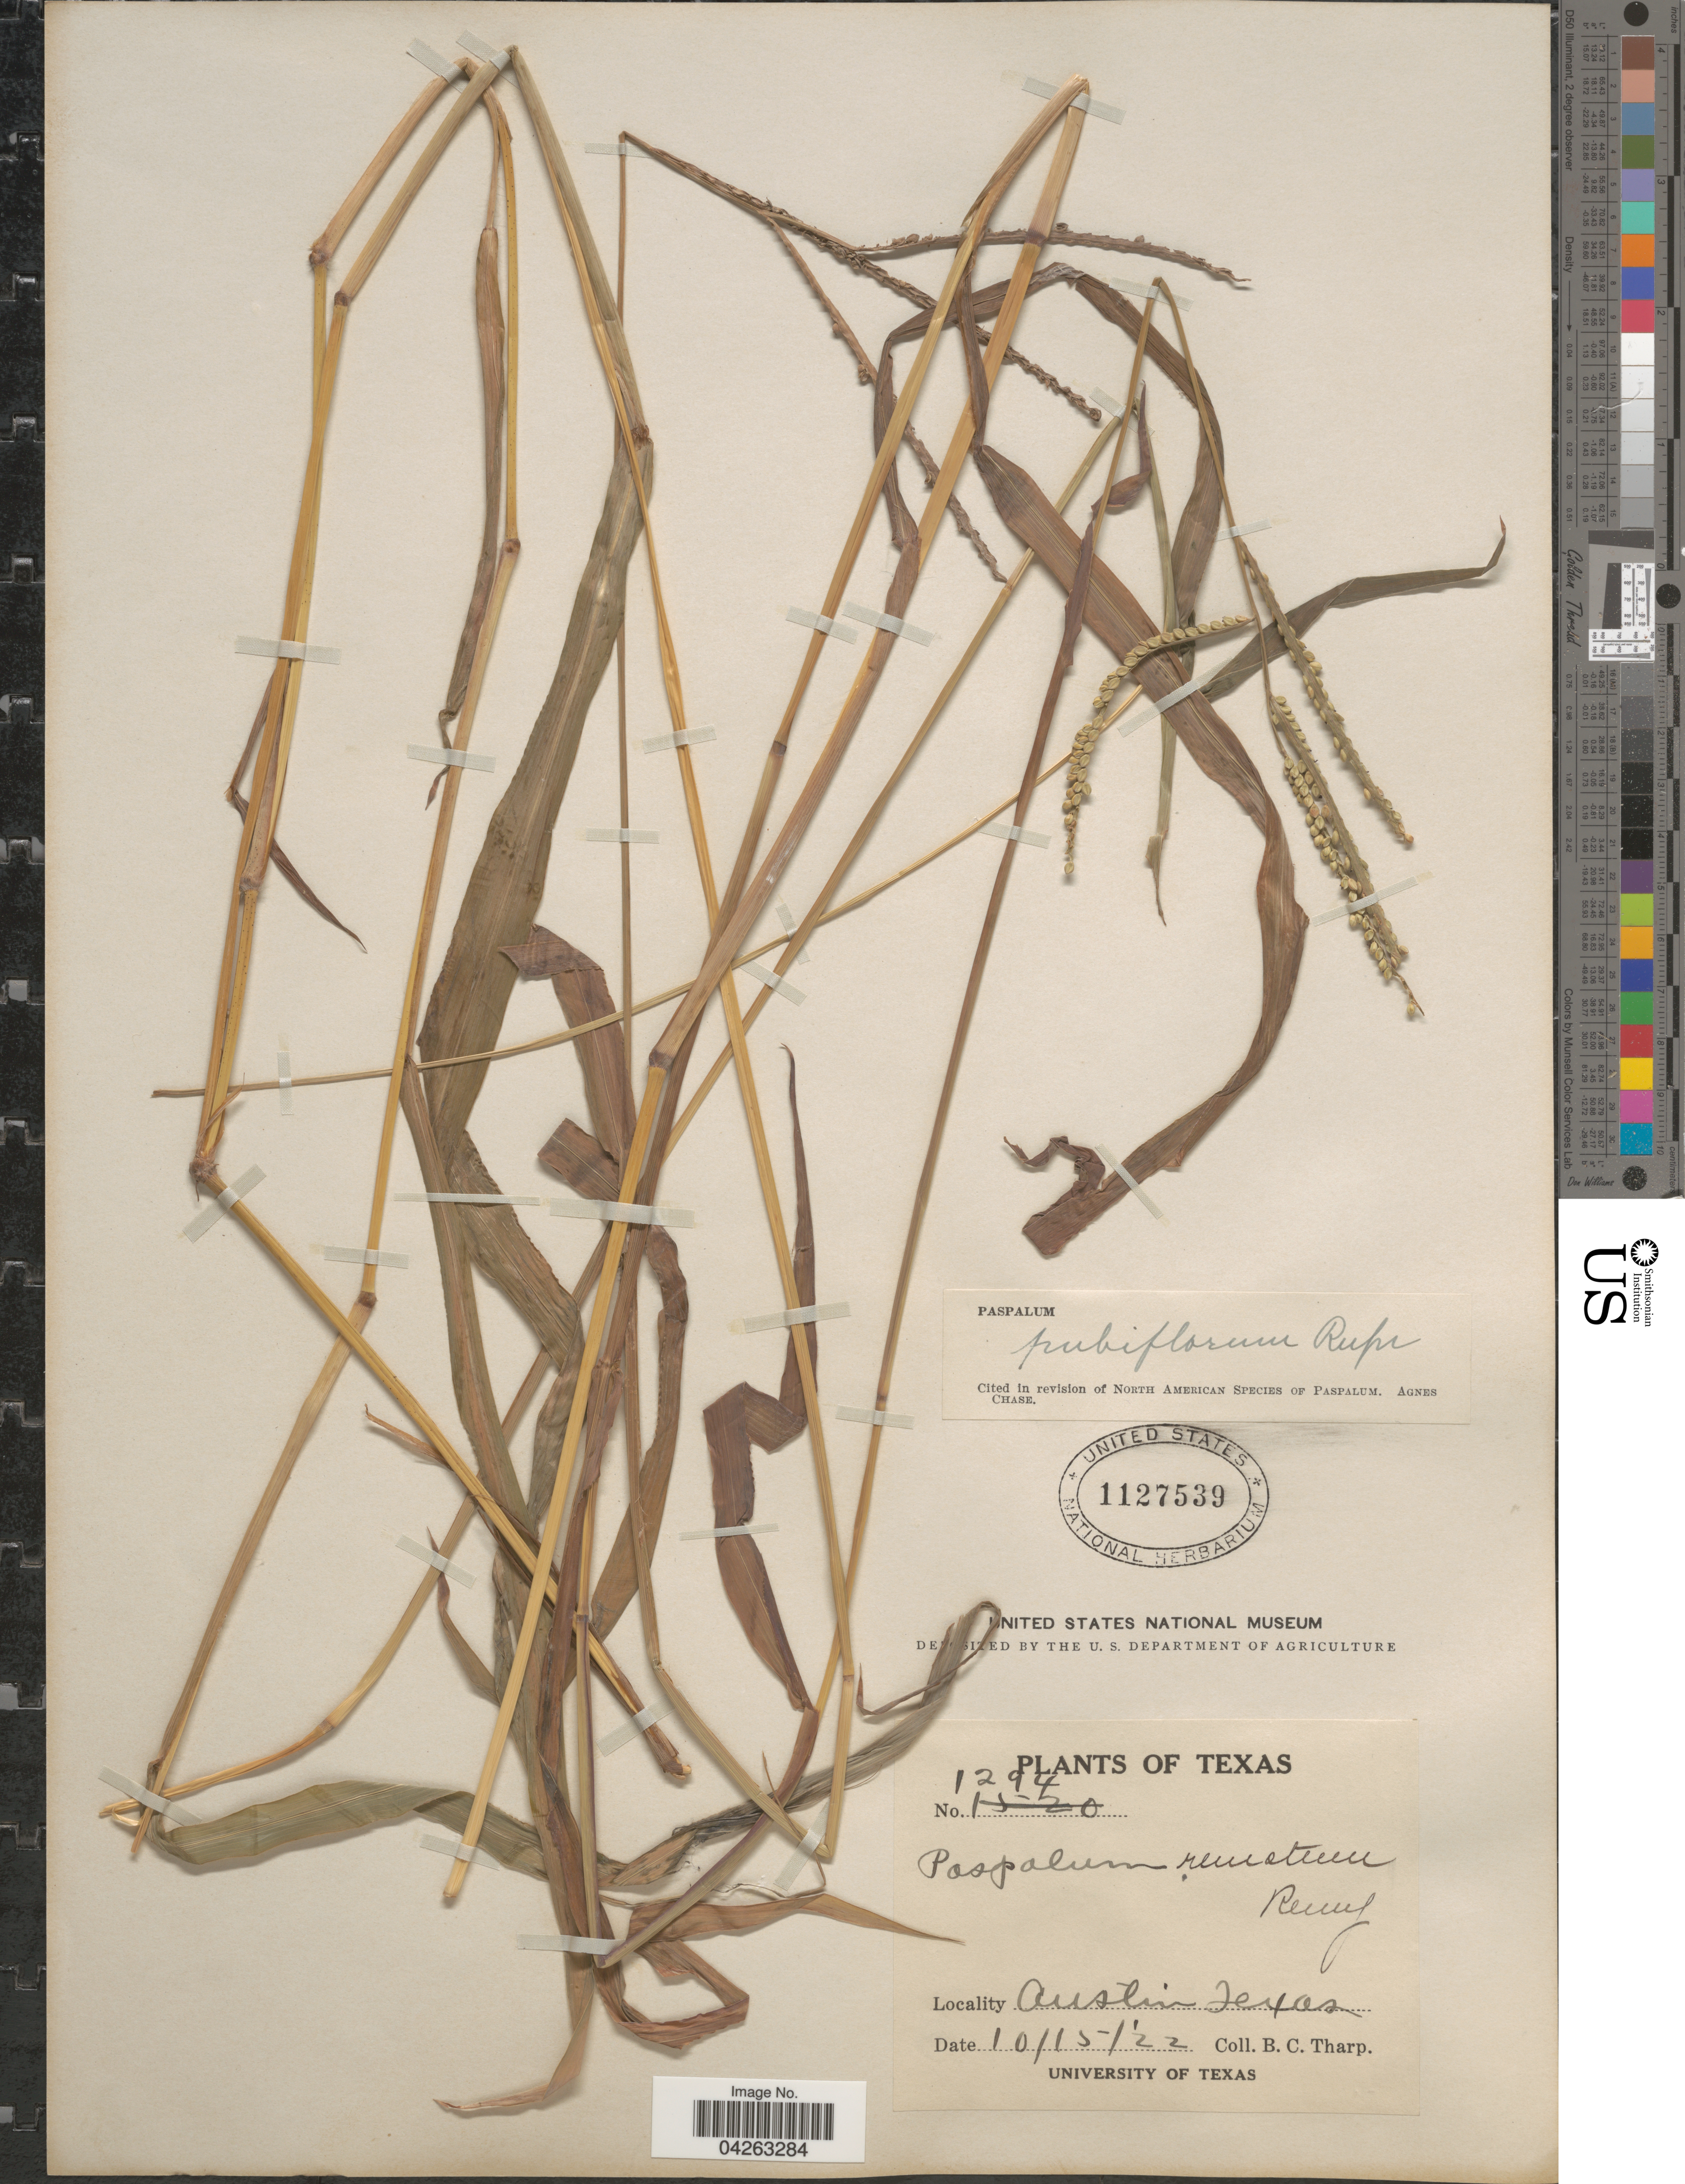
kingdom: Plantae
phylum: Tracheophyta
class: Liliopsida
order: Poales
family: Poaceae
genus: Paspalum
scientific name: Paspalum pubiflorum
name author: Rupr. ex E. Fourn.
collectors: B. C. Tharp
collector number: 1294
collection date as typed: Transcribed d/m/y: 15/10/22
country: United States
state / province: Texas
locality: Austin.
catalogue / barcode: US 1127539